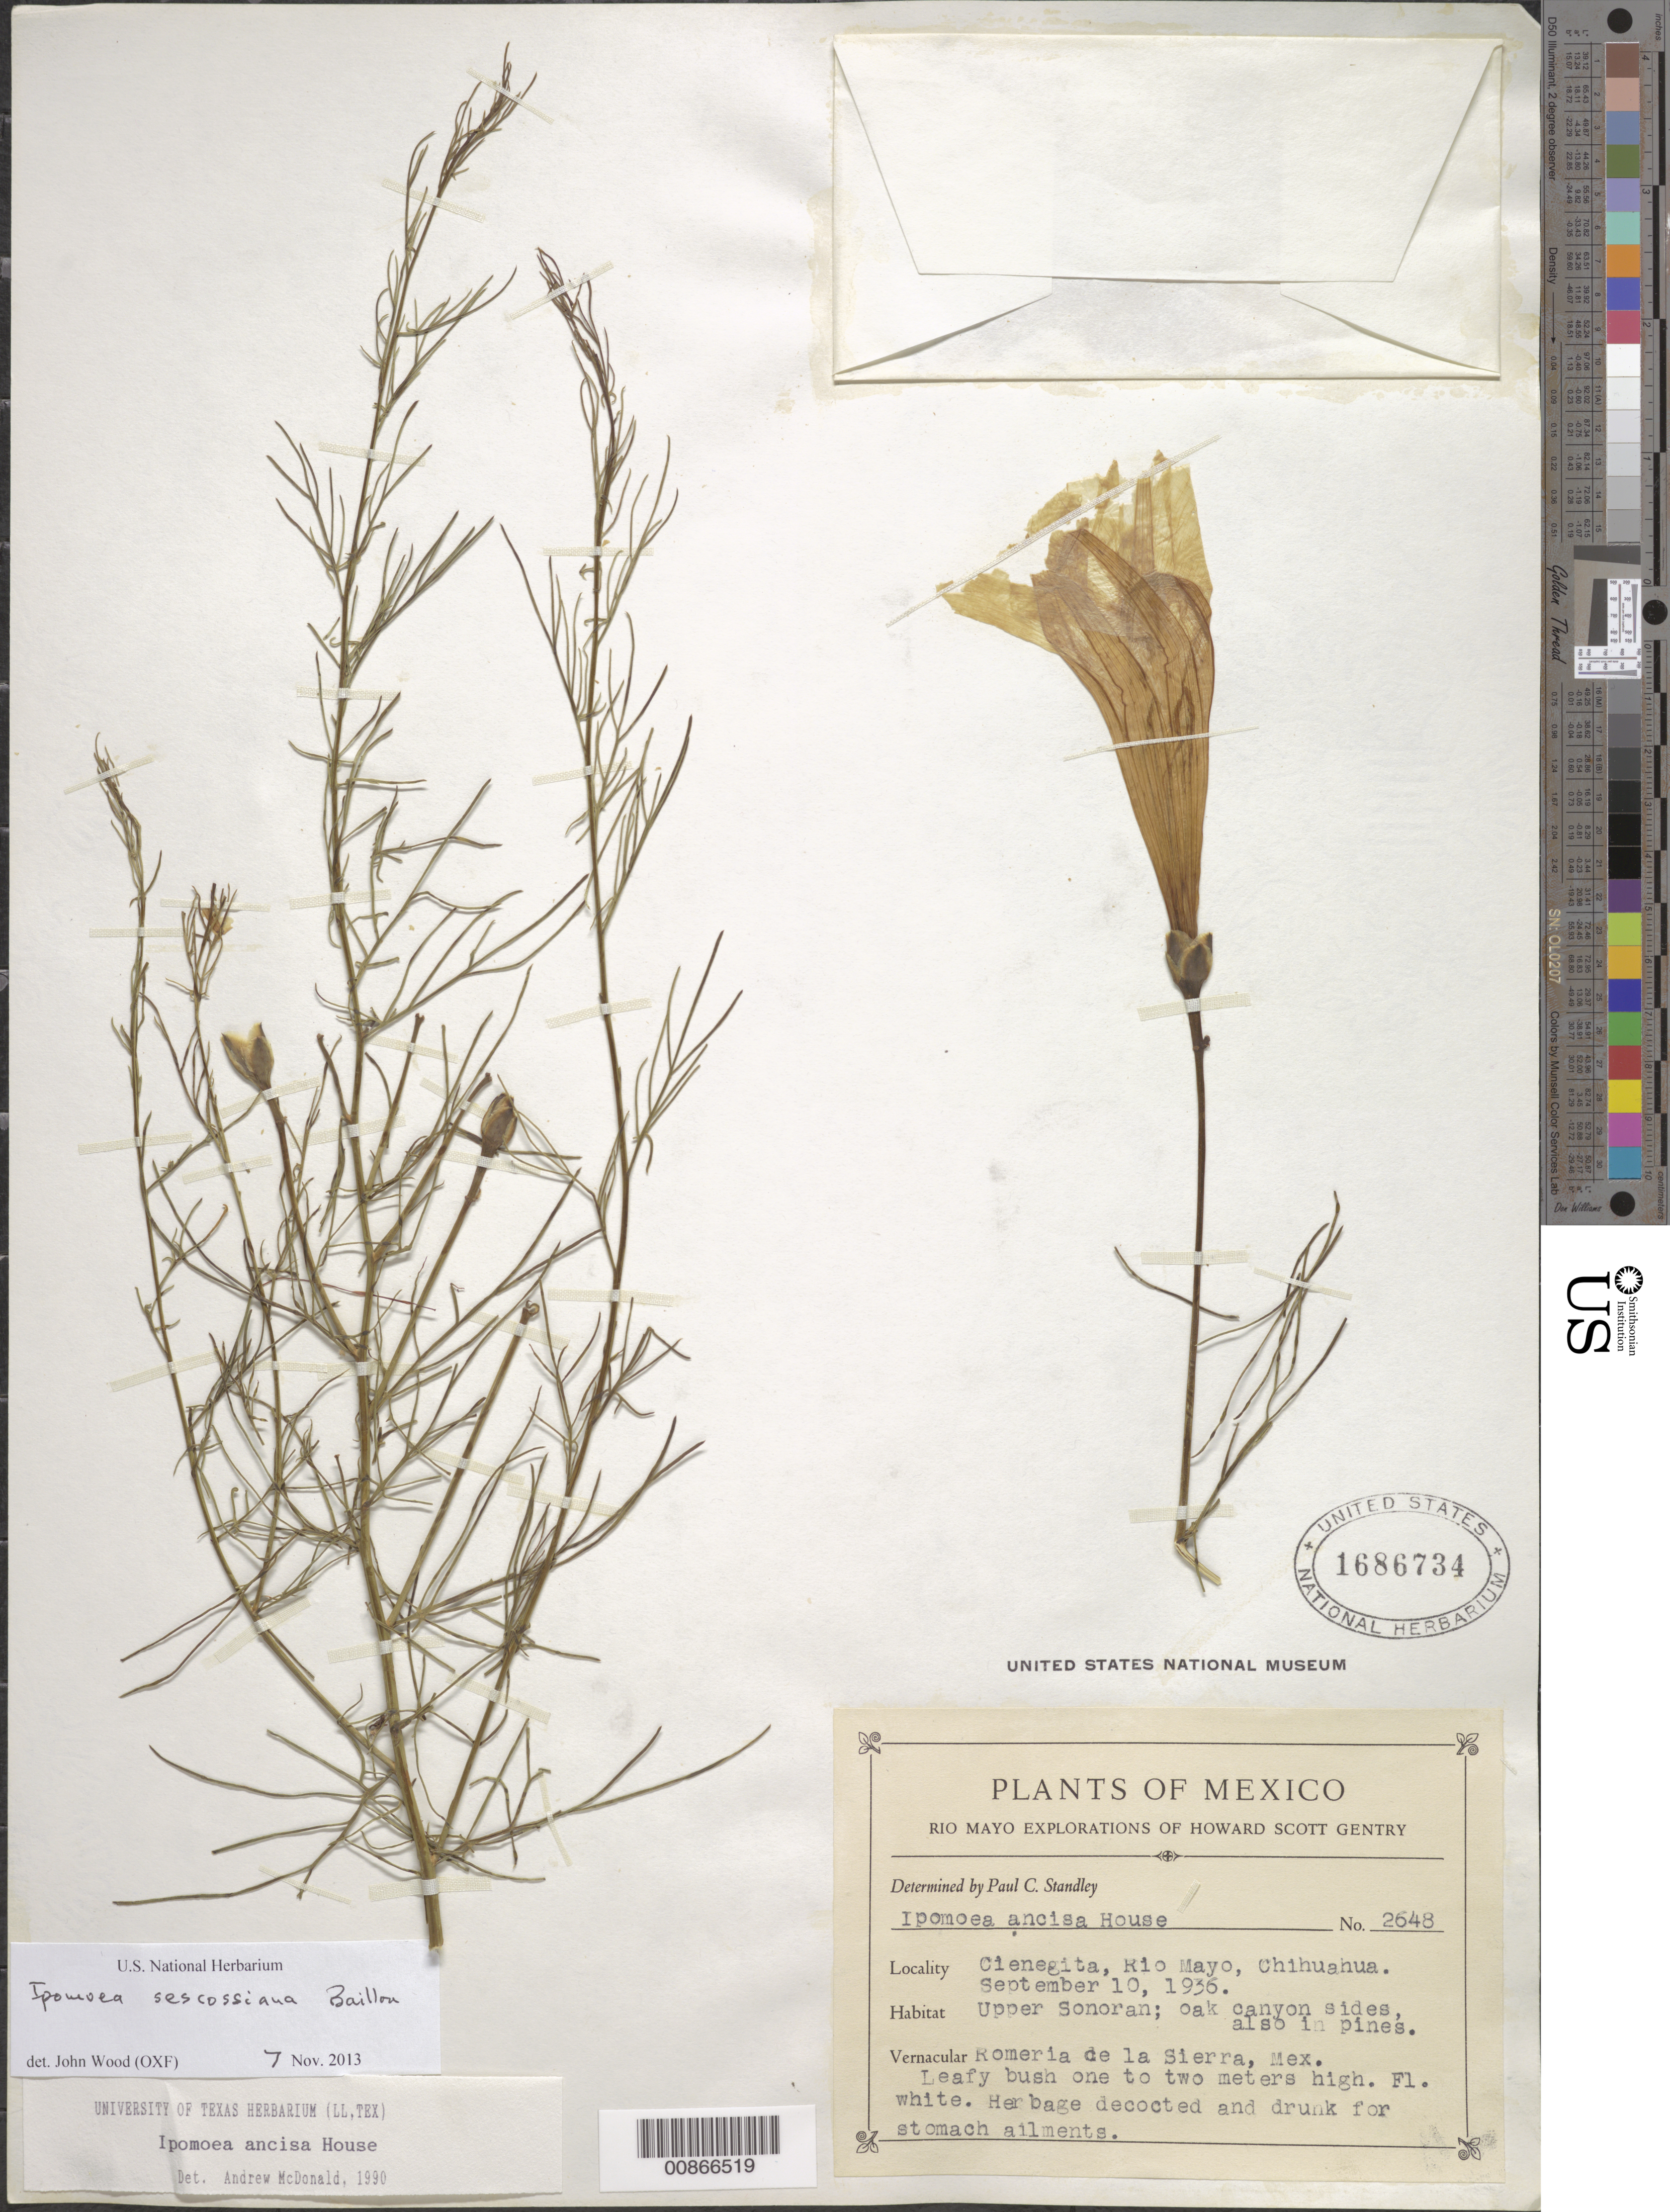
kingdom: Plantae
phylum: Tracheophyta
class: Magnoliopsida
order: Solanales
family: Convolvulaceae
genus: Ipomoea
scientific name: Ipomoea sescossiana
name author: Baill.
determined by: Wood, John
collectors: H. S. Gentry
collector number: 2648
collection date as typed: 10 Sep 1936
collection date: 1936-09-10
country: Mexico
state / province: Chihuahua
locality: Cienegita, Río Mayo, Chihuahua.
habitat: Upper Sonoran; oak canyon sides, also in pines.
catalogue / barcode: US 1686734